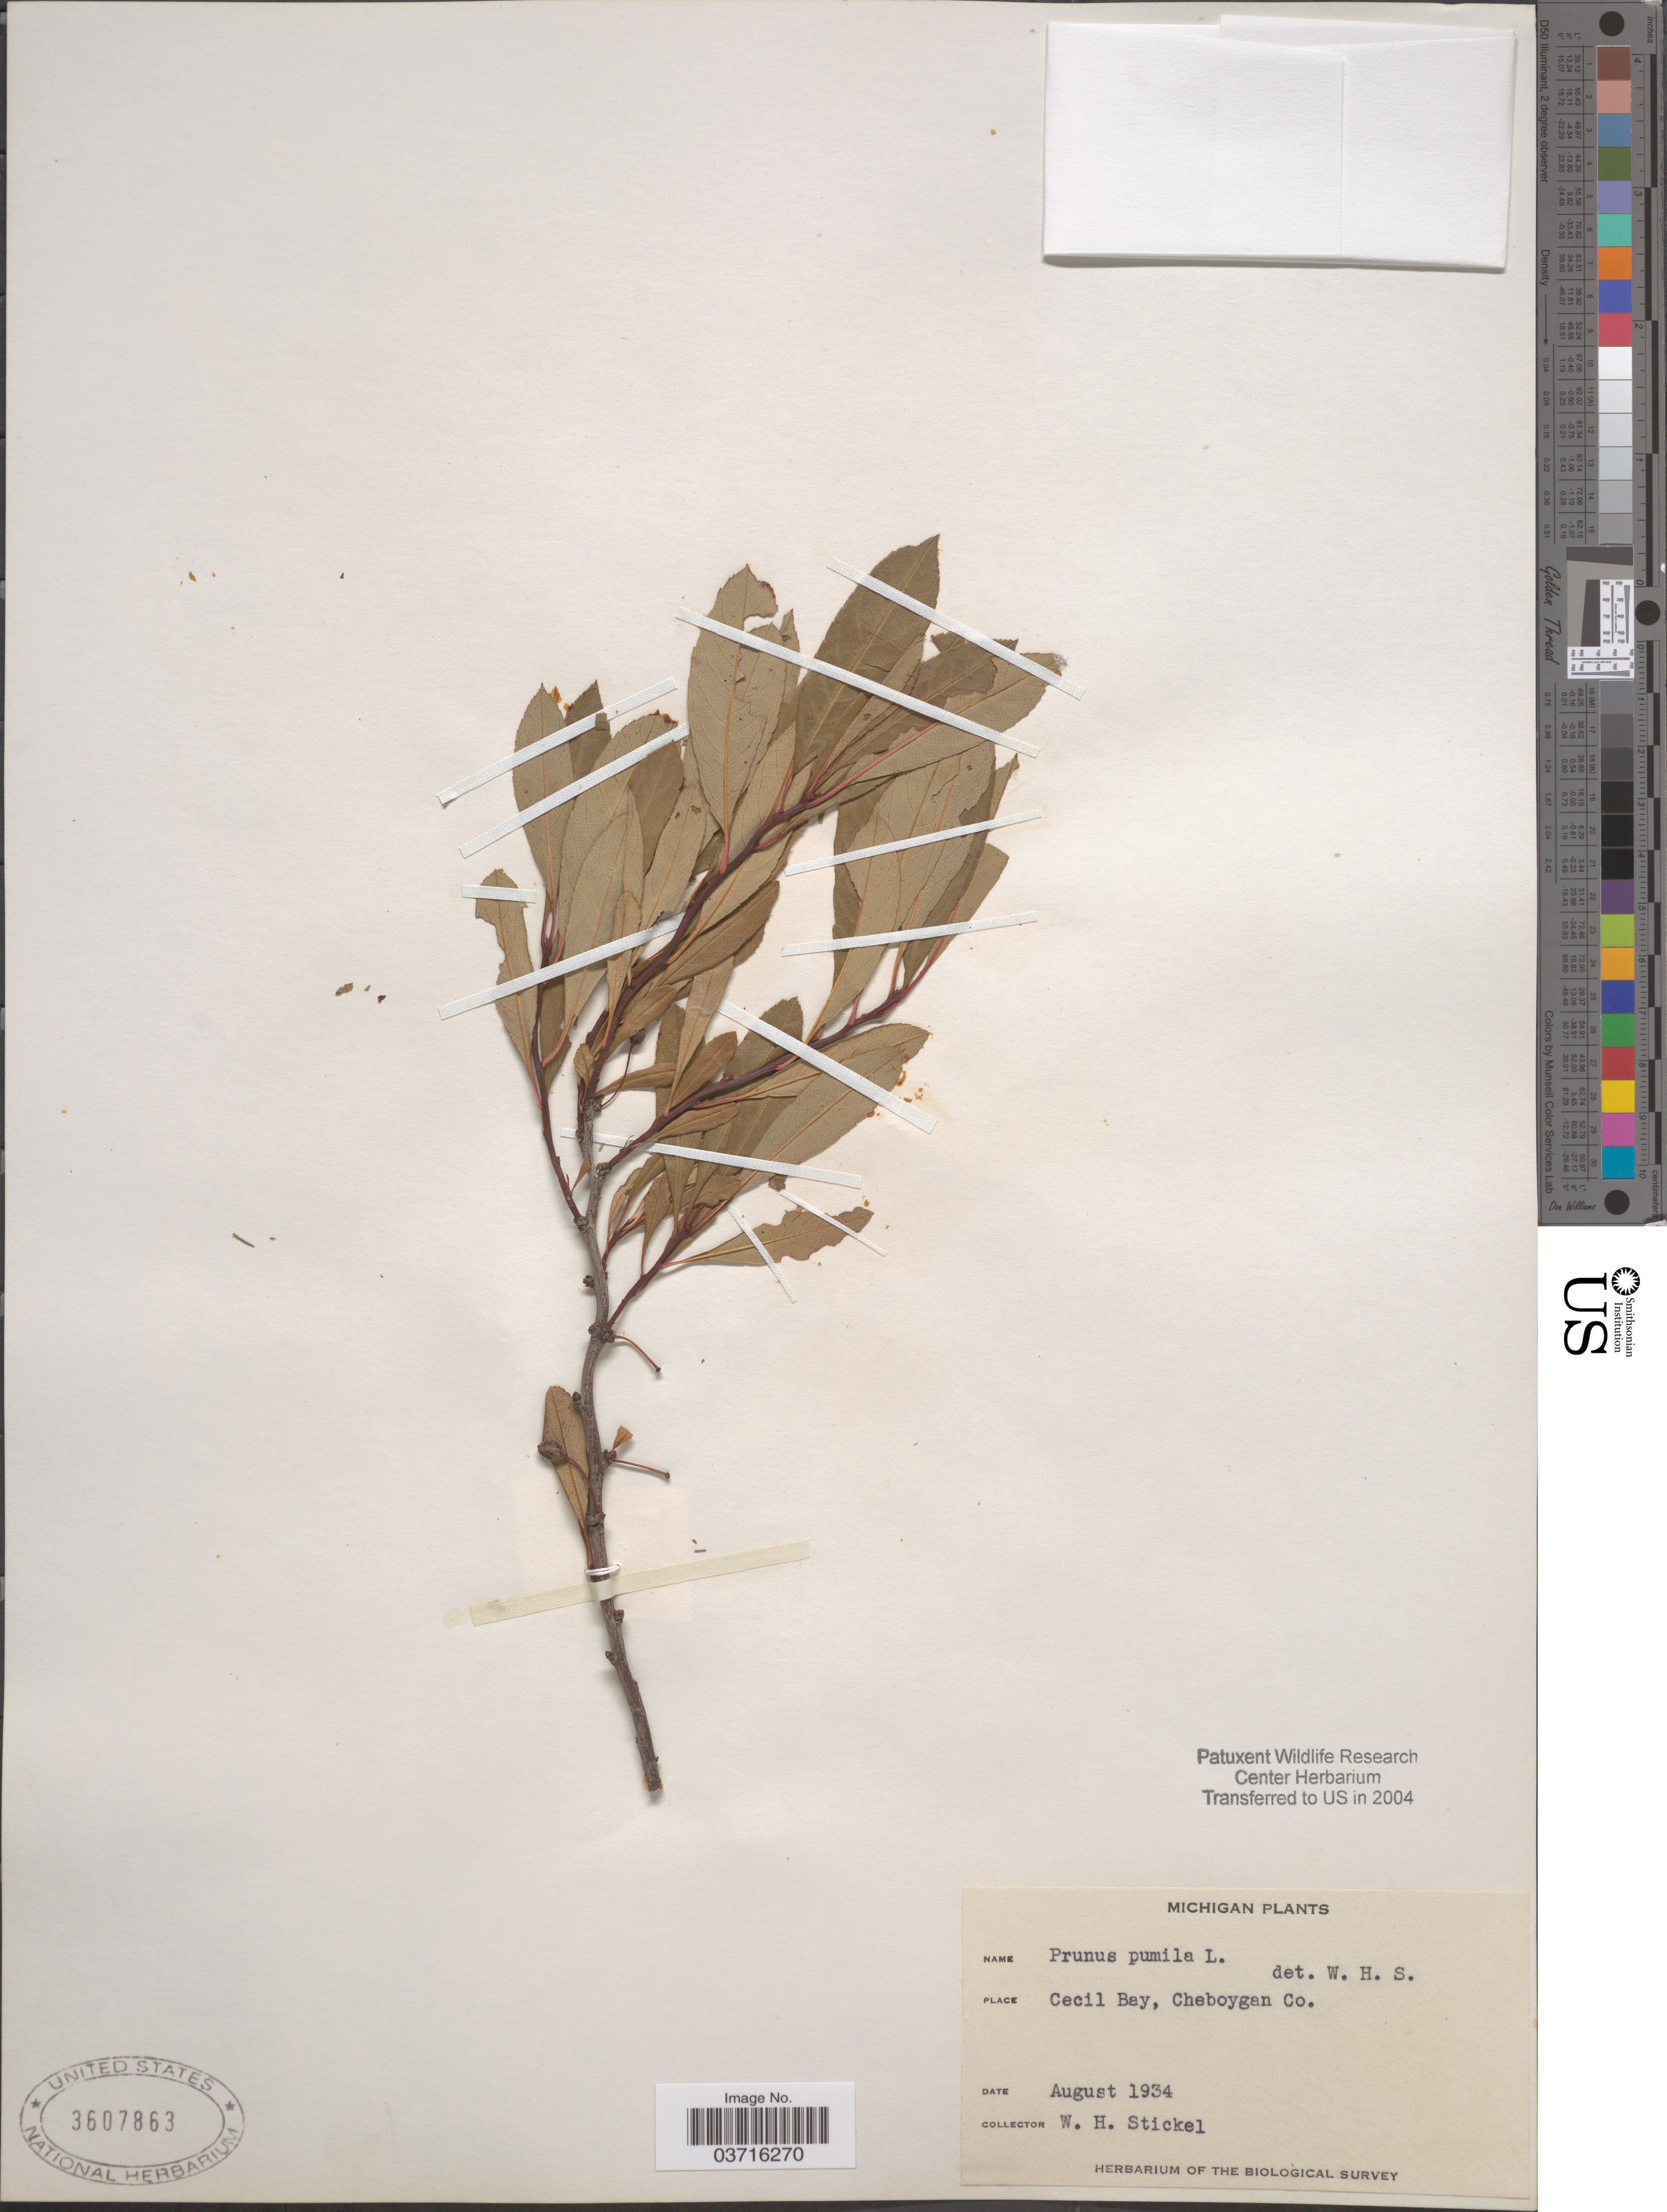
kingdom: Plantae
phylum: Tracheophyta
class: Magnoliopsida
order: Rosales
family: Rosaceae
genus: Prunus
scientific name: Prunus pumila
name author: L.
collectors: W. Stickel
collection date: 1934-08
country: United States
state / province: Michigan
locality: Cecil Bay, Cheboygan Co.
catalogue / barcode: US 3607863